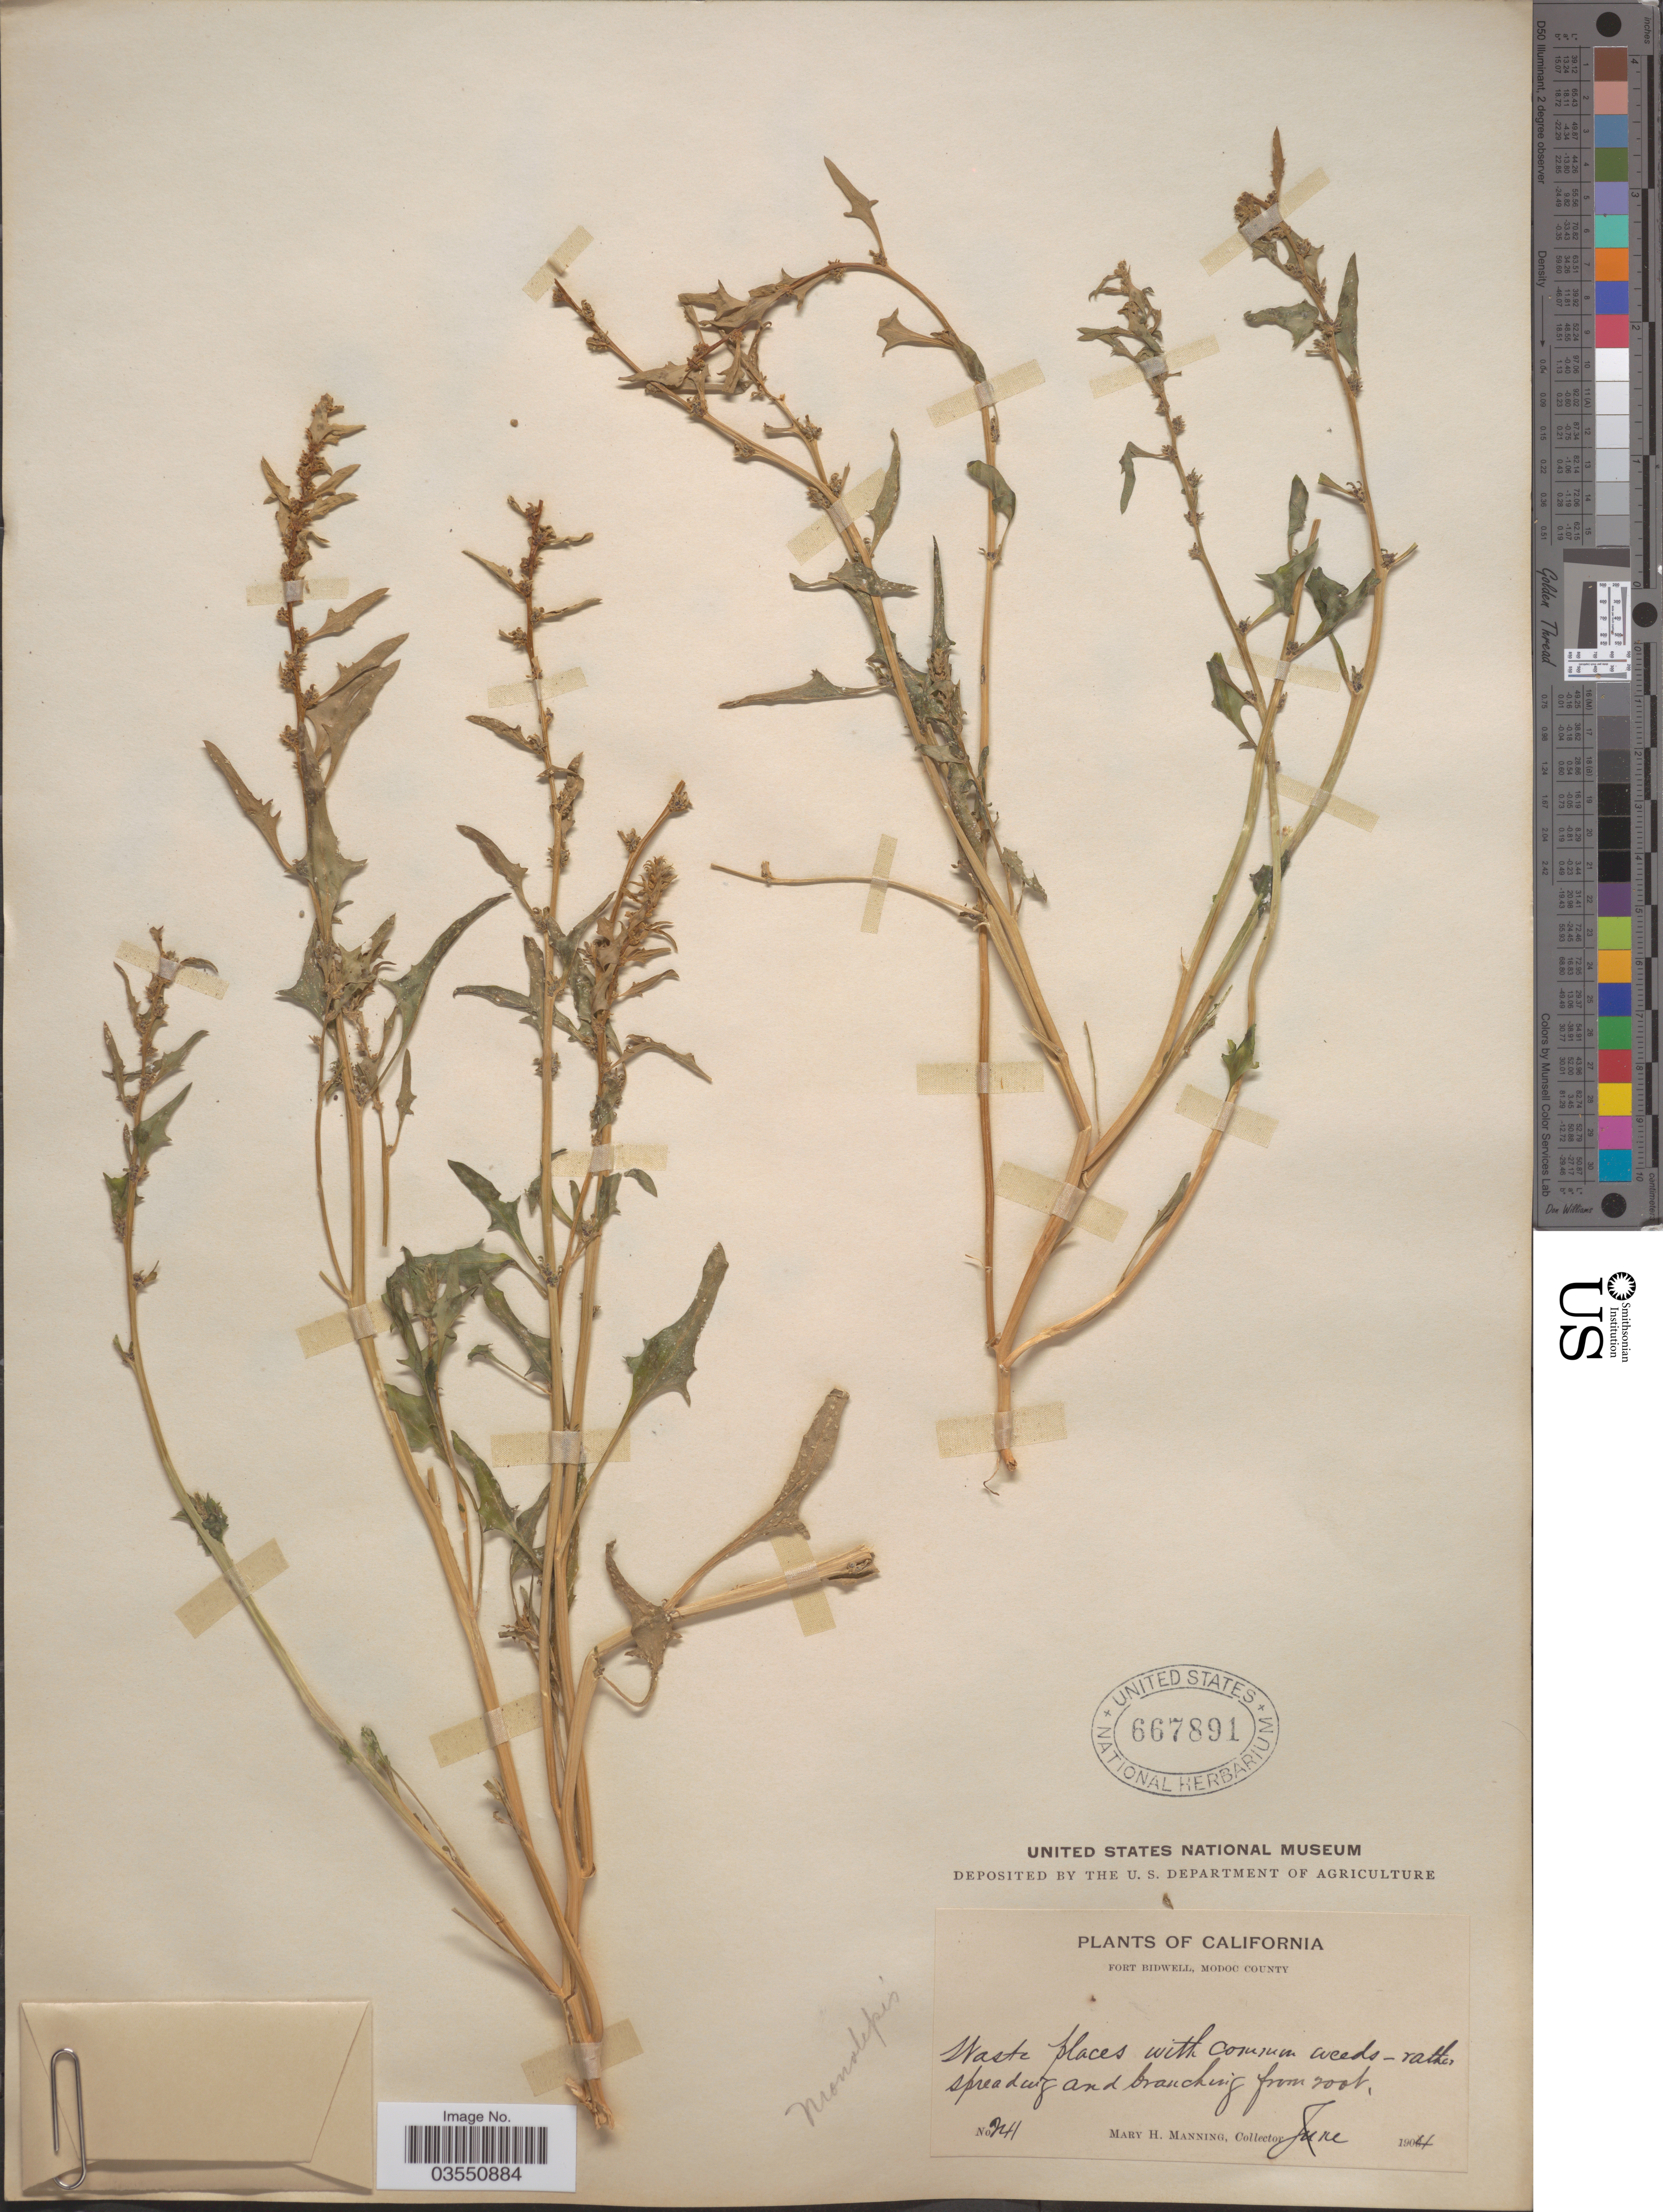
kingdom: Plantae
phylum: Tracheophyta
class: Magnoliopsida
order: Caryophyllales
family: Amaranthaceae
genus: Blitum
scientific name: Blitum nuttallianum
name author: Schult.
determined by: Strong, Mark T., (BOT), Smithsonian Institution - National Museum of Natural History (UNITED STATES)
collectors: M. Manning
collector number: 241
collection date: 1904-06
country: United States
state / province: California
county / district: Modoc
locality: Fort Bidwell, Modoc County.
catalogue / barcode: US 667891